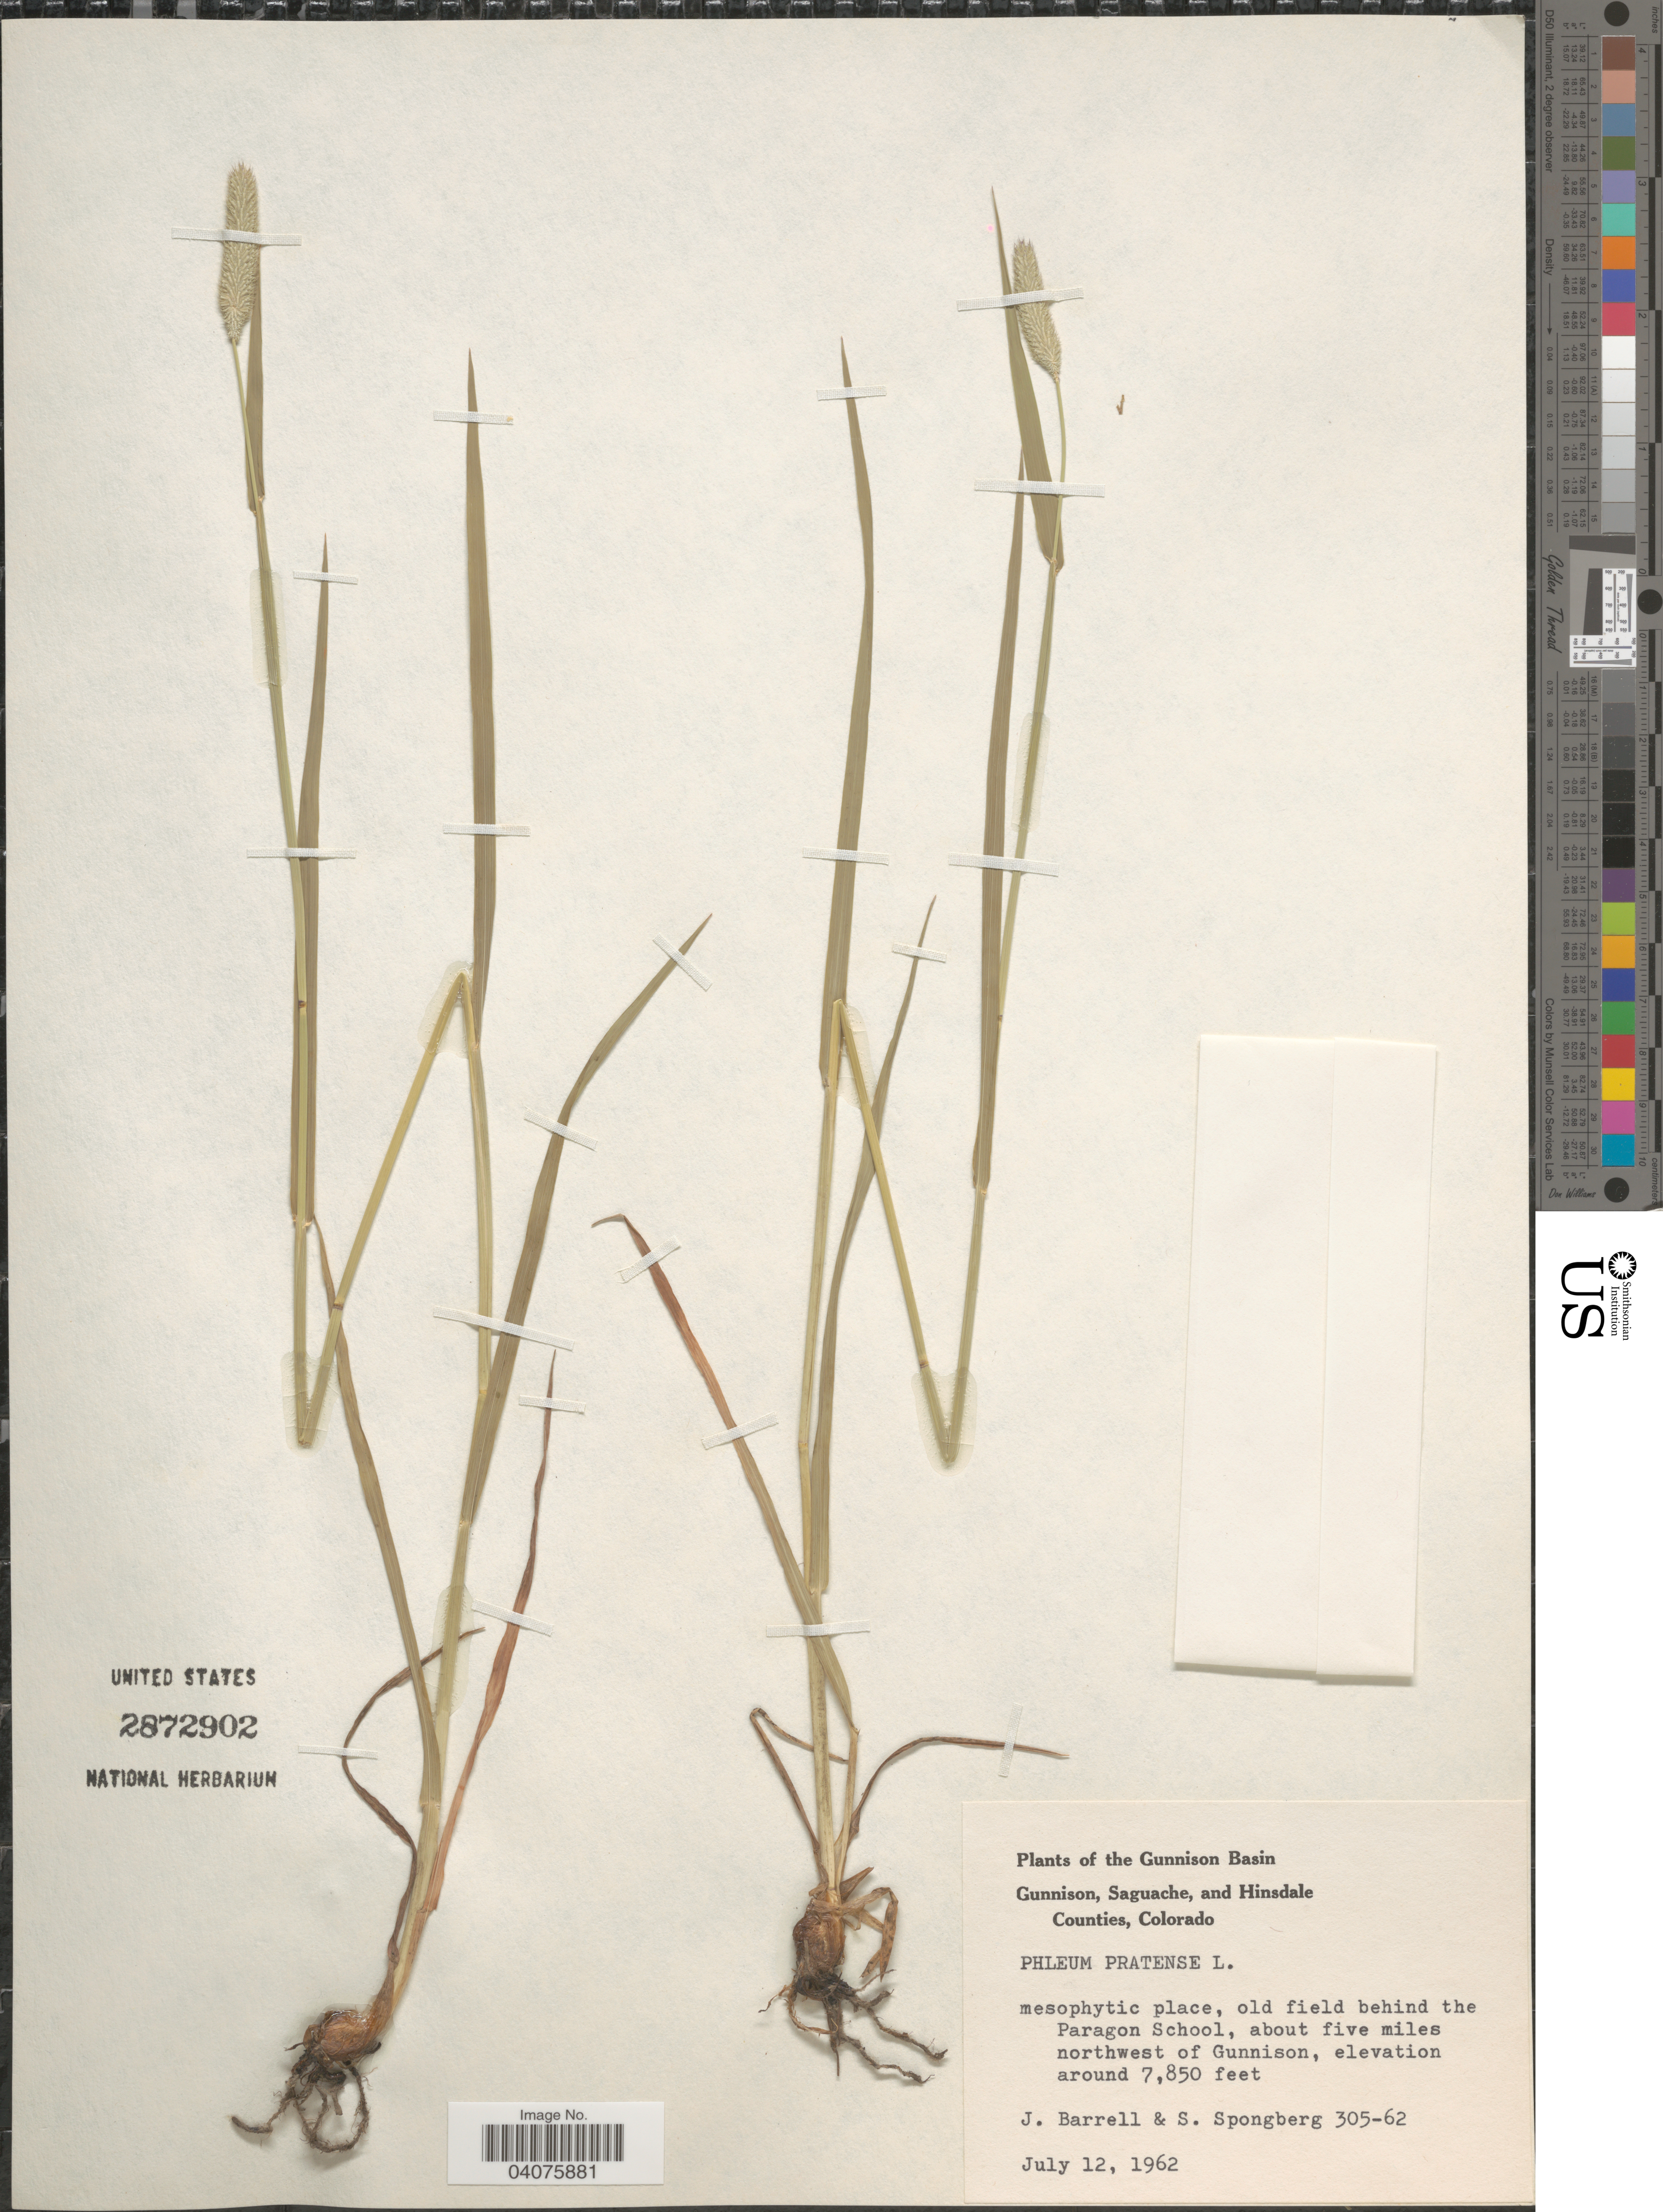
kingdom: Plantae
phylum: Tracheophyta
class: Liliopsida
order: Poales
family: Poaceae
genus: Phleum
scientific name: Phleum pratense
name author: L.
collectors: J. Barrell & S. A.Spongberg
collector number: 305-62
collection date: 1962-07-12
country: United States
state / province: Colorado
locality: The Gunnison Basin. Mesophytic place, old field behind the Paragon School, about five miles northwest of Gunnison.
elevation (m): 2393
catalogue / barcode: US 2872902